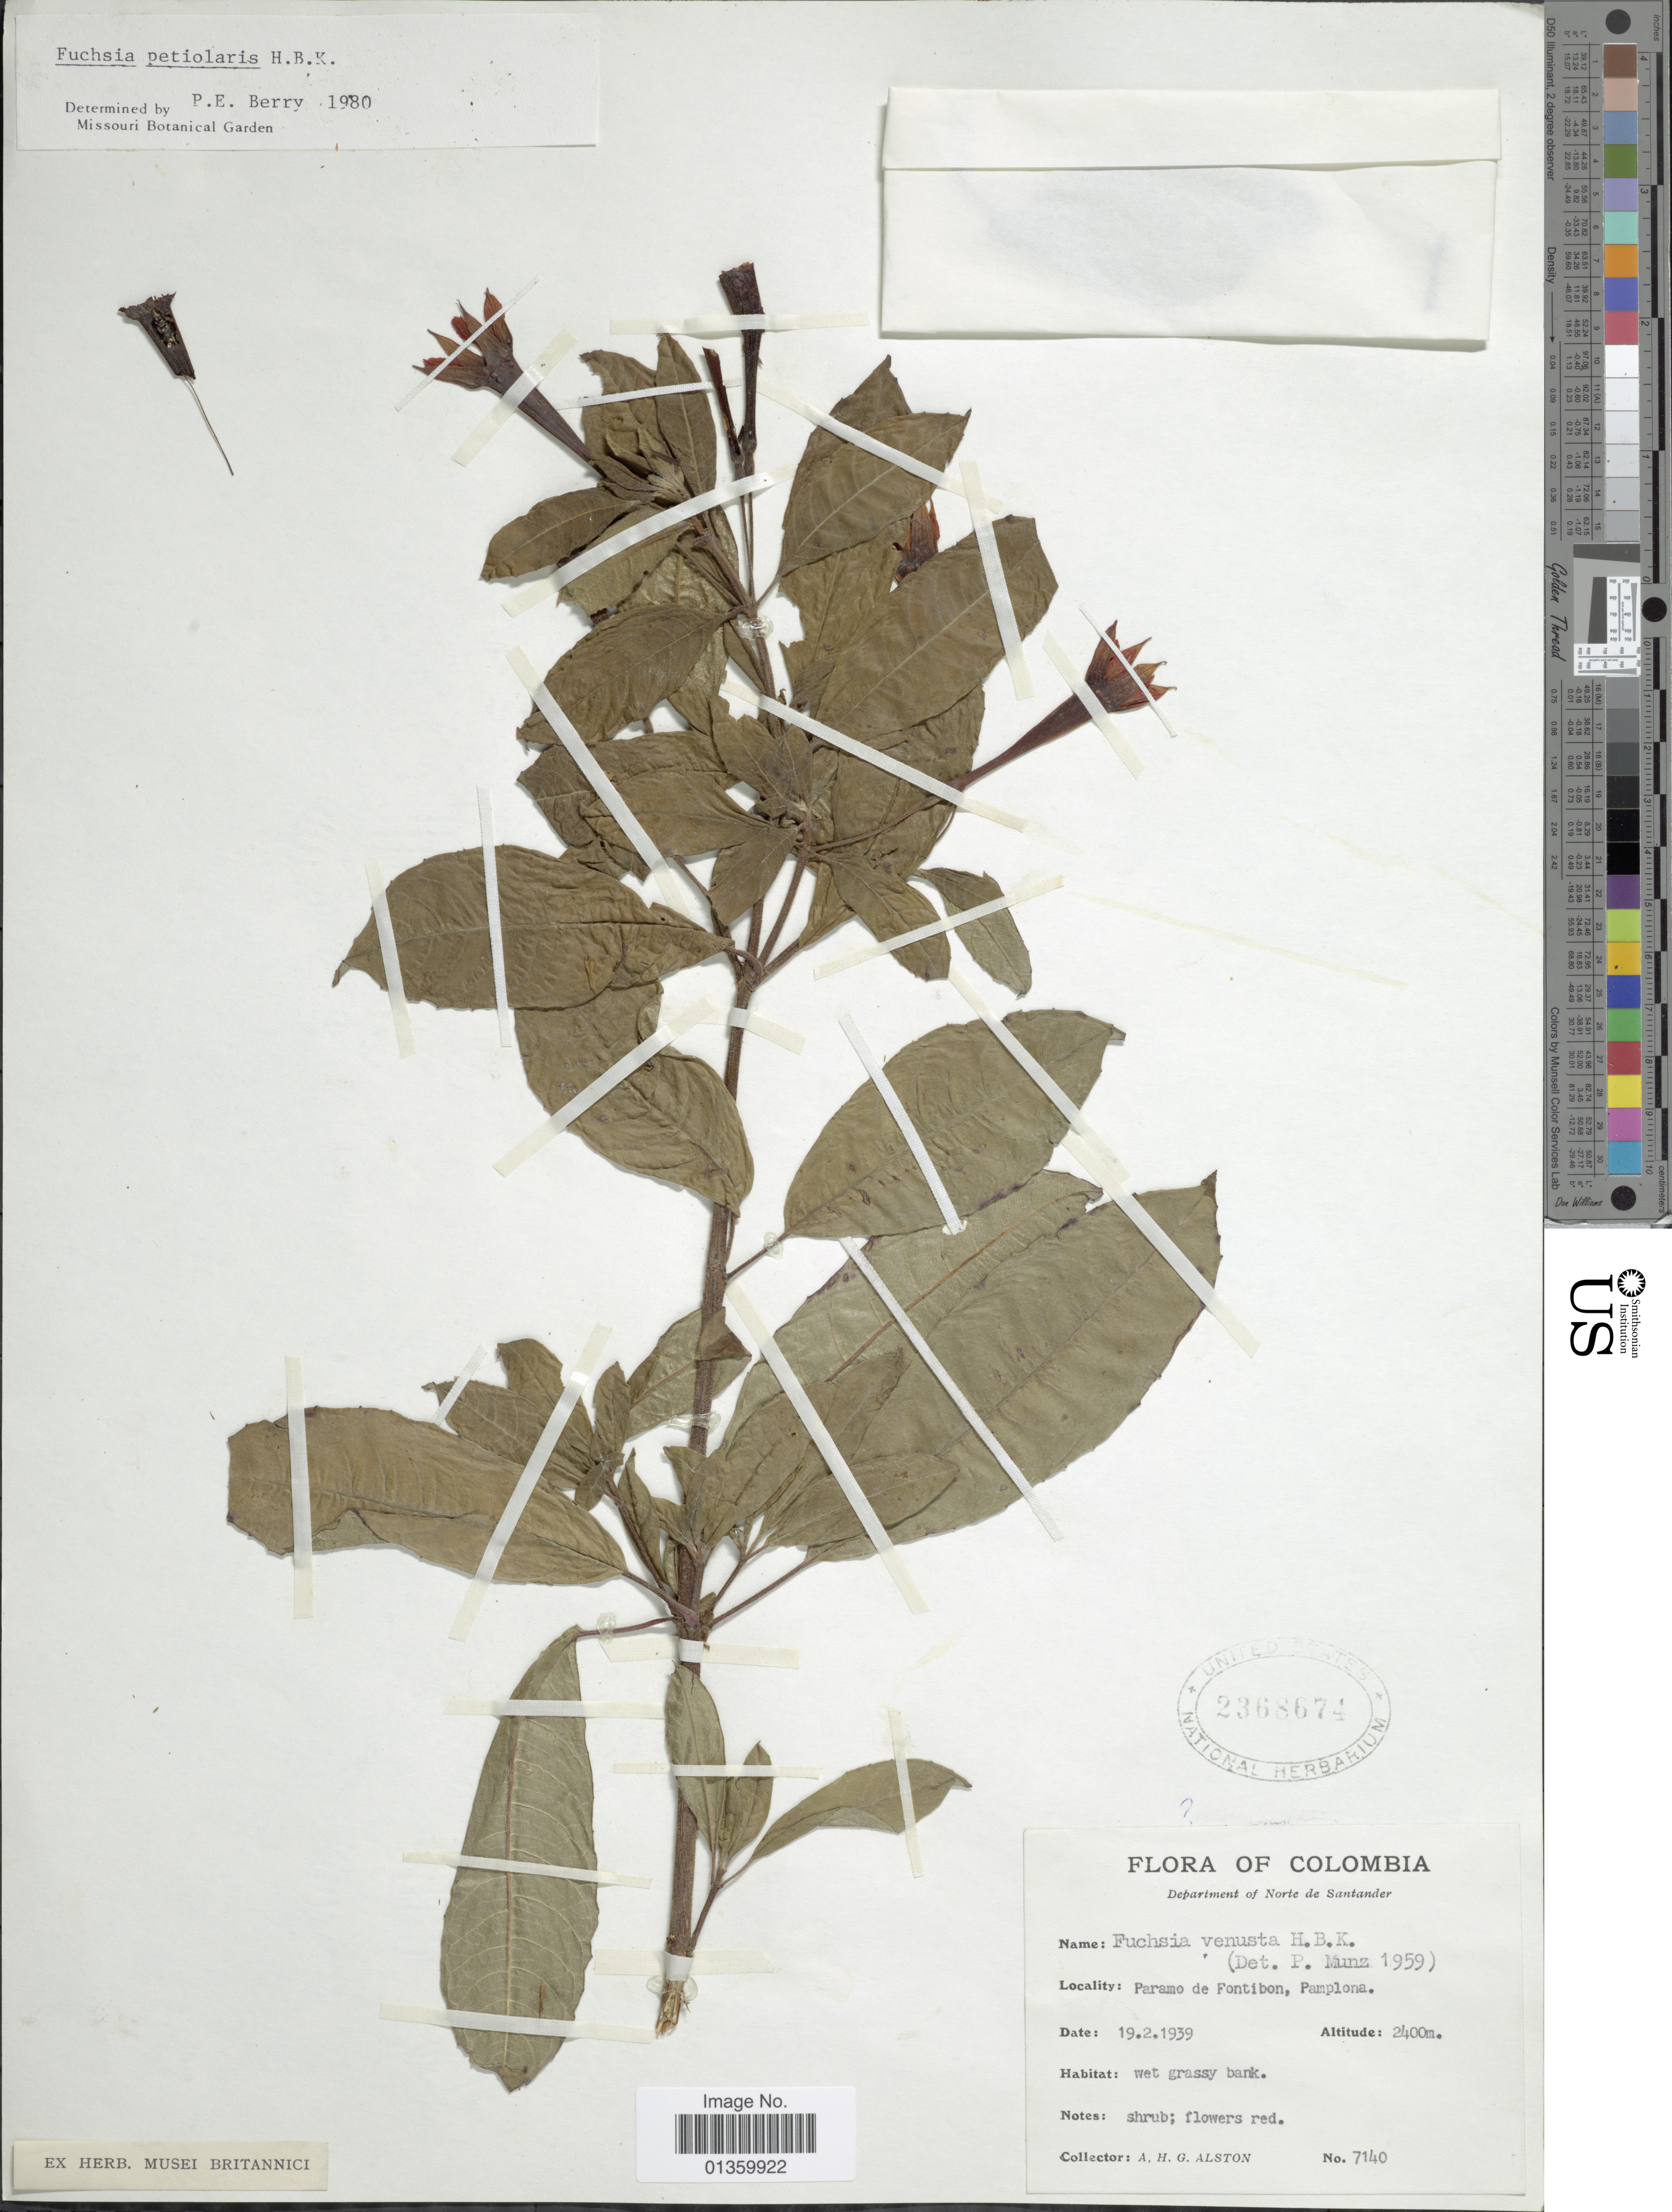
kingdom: Plantae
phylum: Tracheophyta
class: Magnoliopsida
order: Myrtales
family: Onagraceae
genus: Fuchsia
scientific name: Fuchsia petiolaris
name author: Kunth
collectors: A. H. Alston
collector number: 7140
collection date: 1939-02-19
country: Colombia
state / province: Norte de Santander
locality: Paramo de Fontibon, Pamplona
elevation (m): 2400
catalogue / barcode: US 2368674